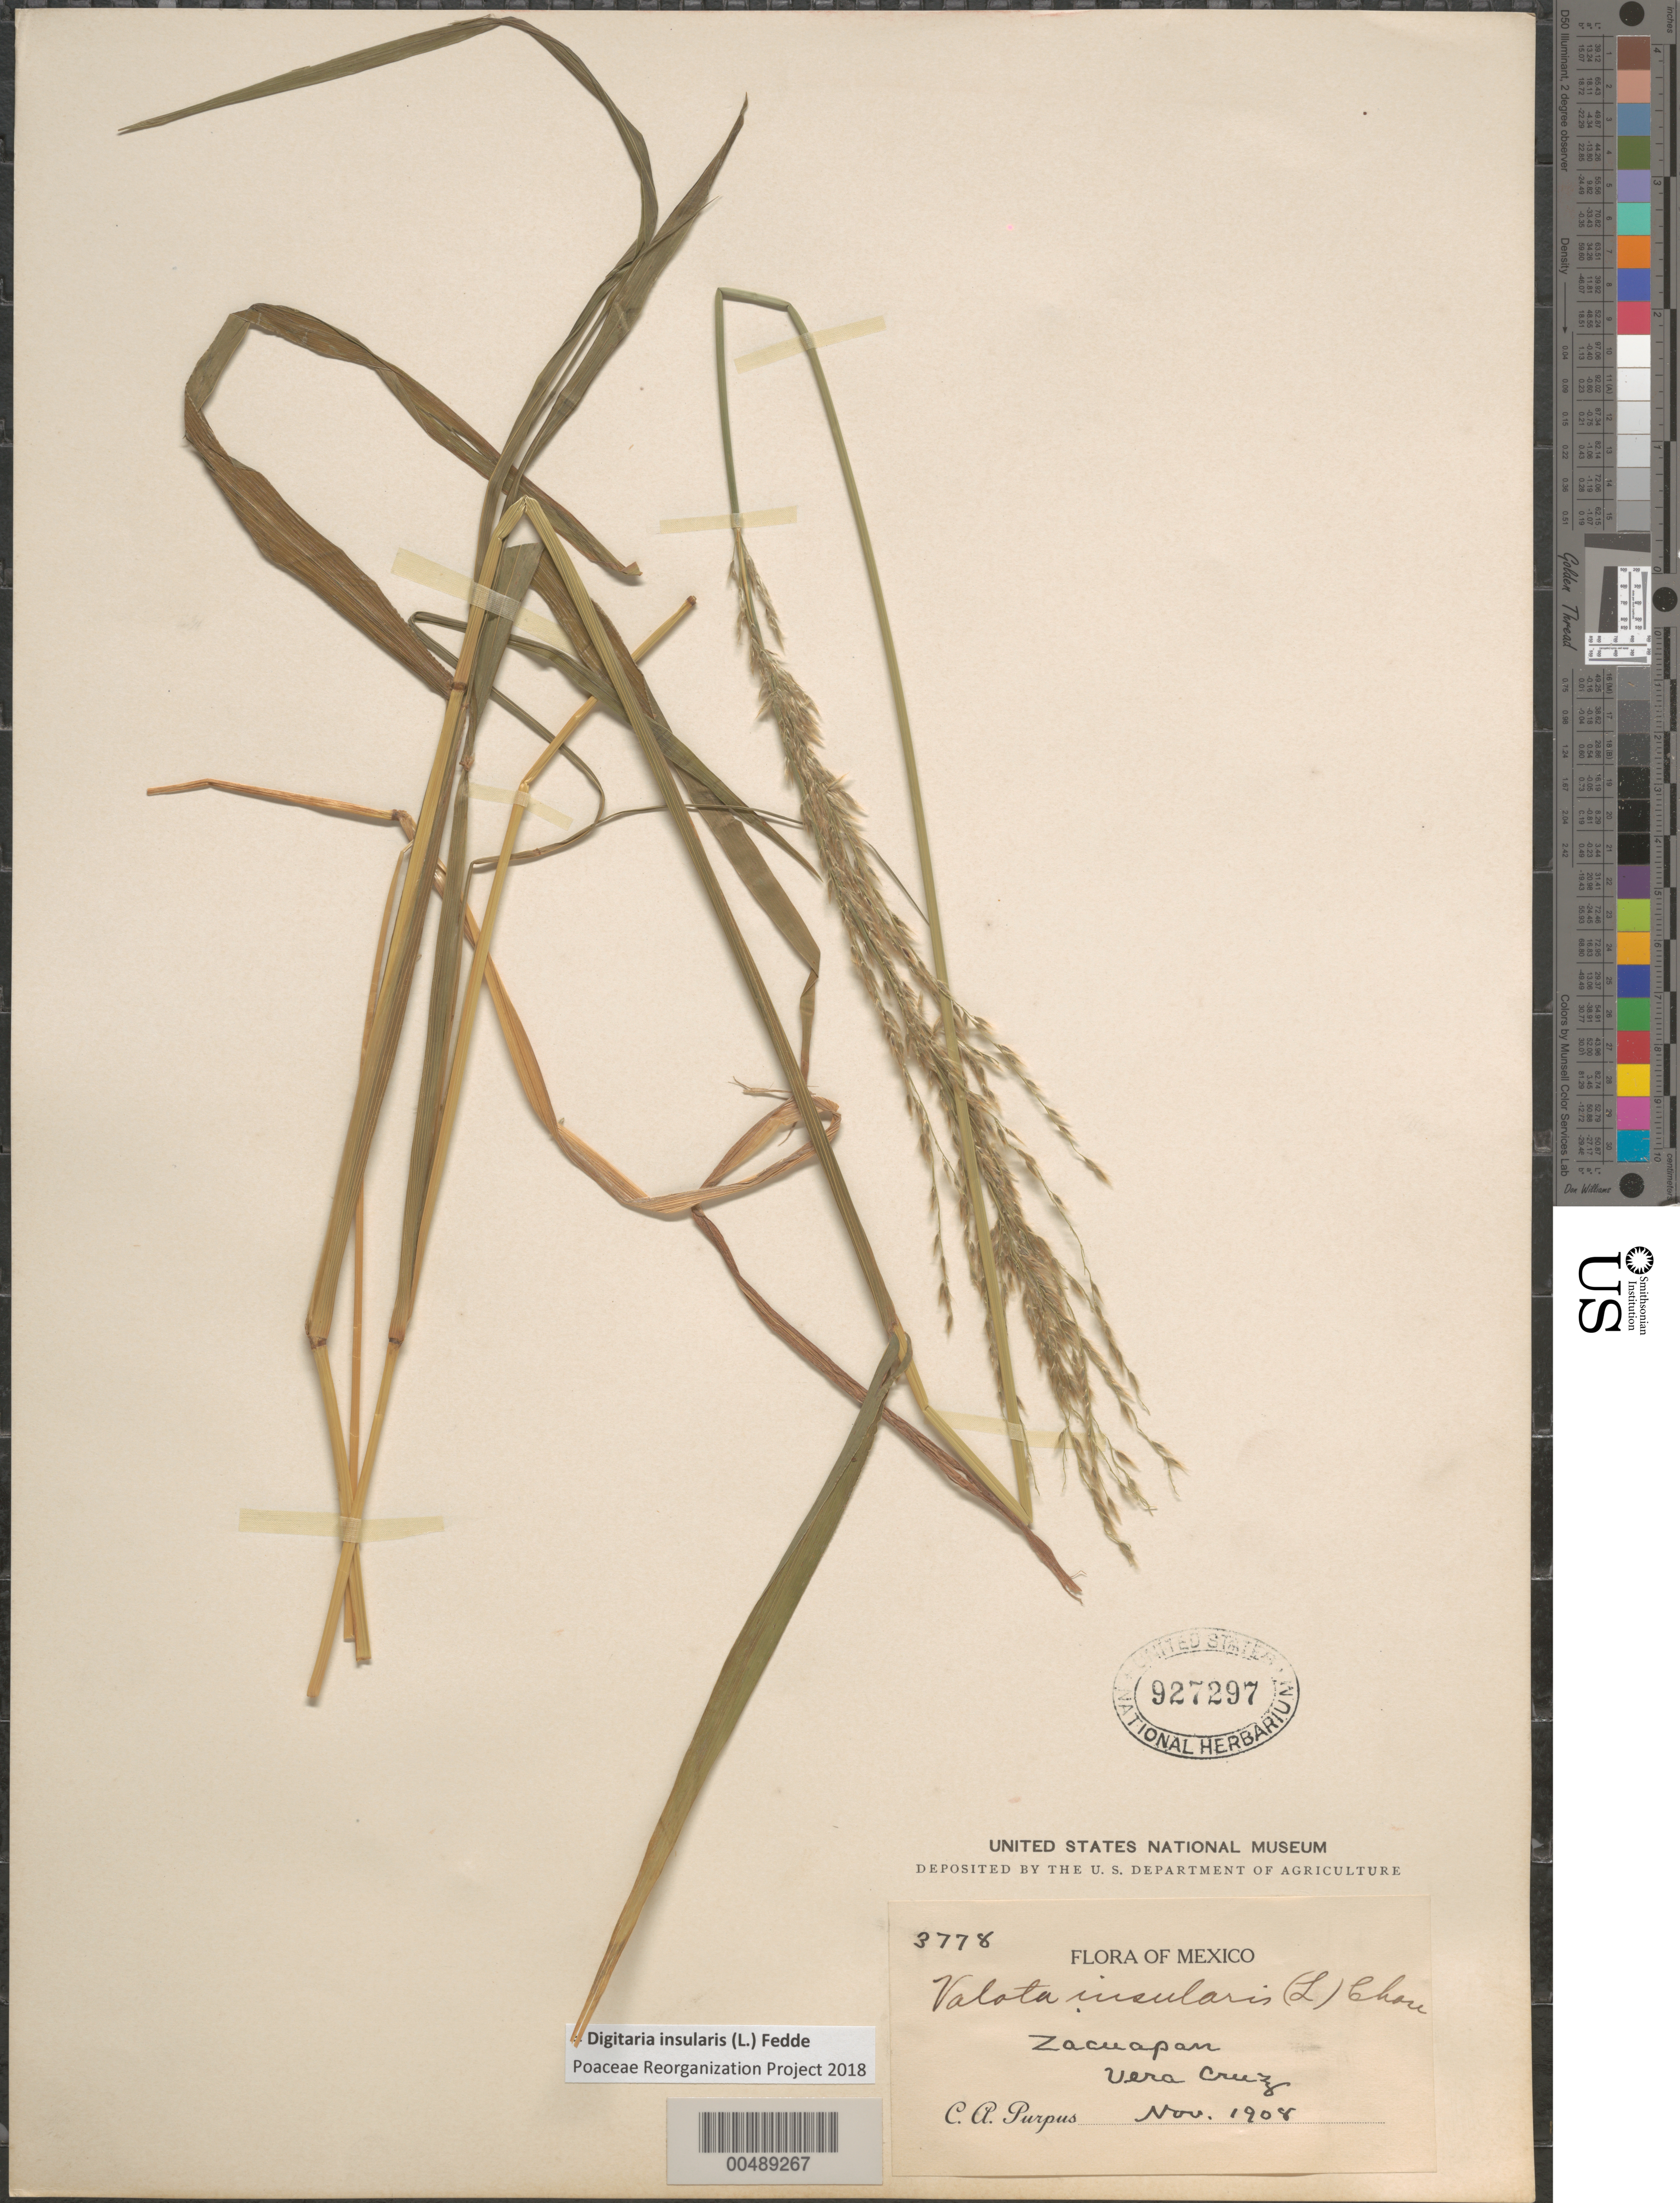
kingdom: Plantae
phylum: Tracheophyta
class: Liliopsida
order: Poales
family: Poaceae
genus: Digitaria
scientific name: Digitaria insularis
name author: (L.) Fedde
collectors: C. A. Purpus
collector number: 3778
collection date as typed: Nov 1908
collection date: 1908-11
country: Mexico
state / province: Veracruz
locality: Zacuapan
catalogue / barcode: US 927297